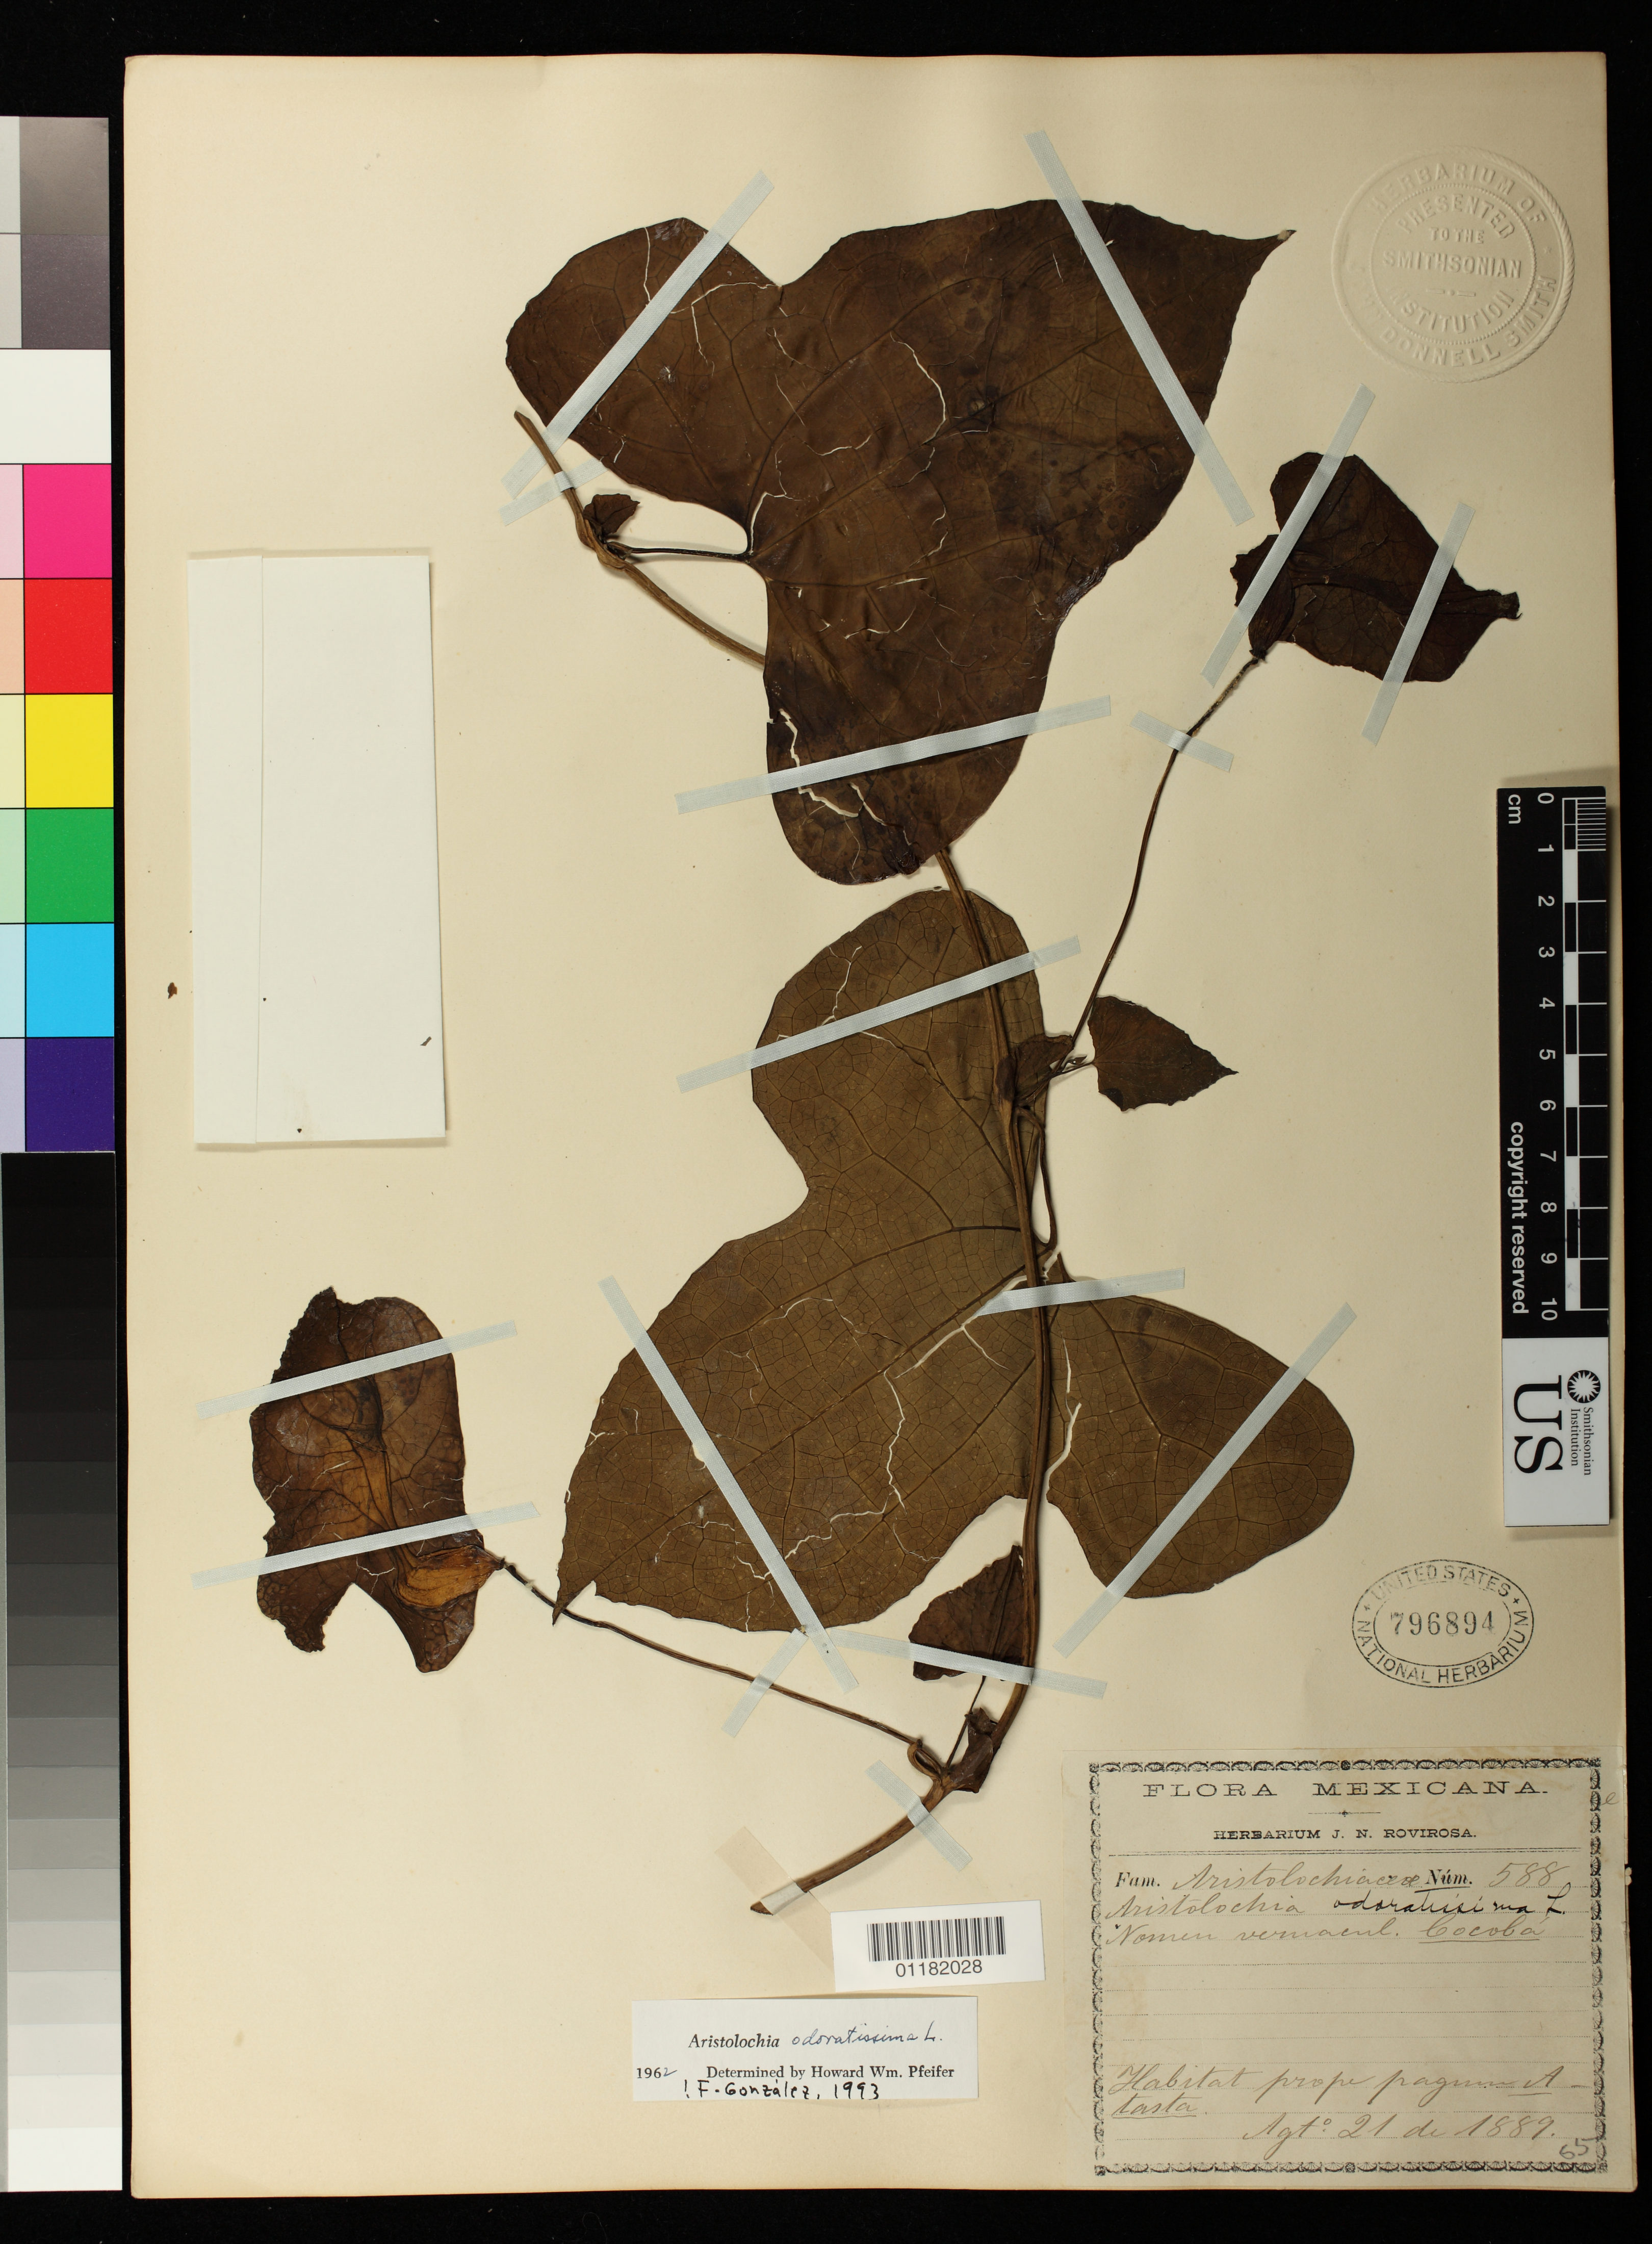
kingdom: Plantae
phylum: Tracheophyta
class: Magnoliopsida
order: Piperales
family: Aristolochiaceae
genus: Aristolochia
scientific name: Aristolochia odoratissima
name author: L.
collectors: J. N. Rovirosa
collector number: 588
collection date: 1889-08-21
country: Mexico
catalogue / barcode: US 796894